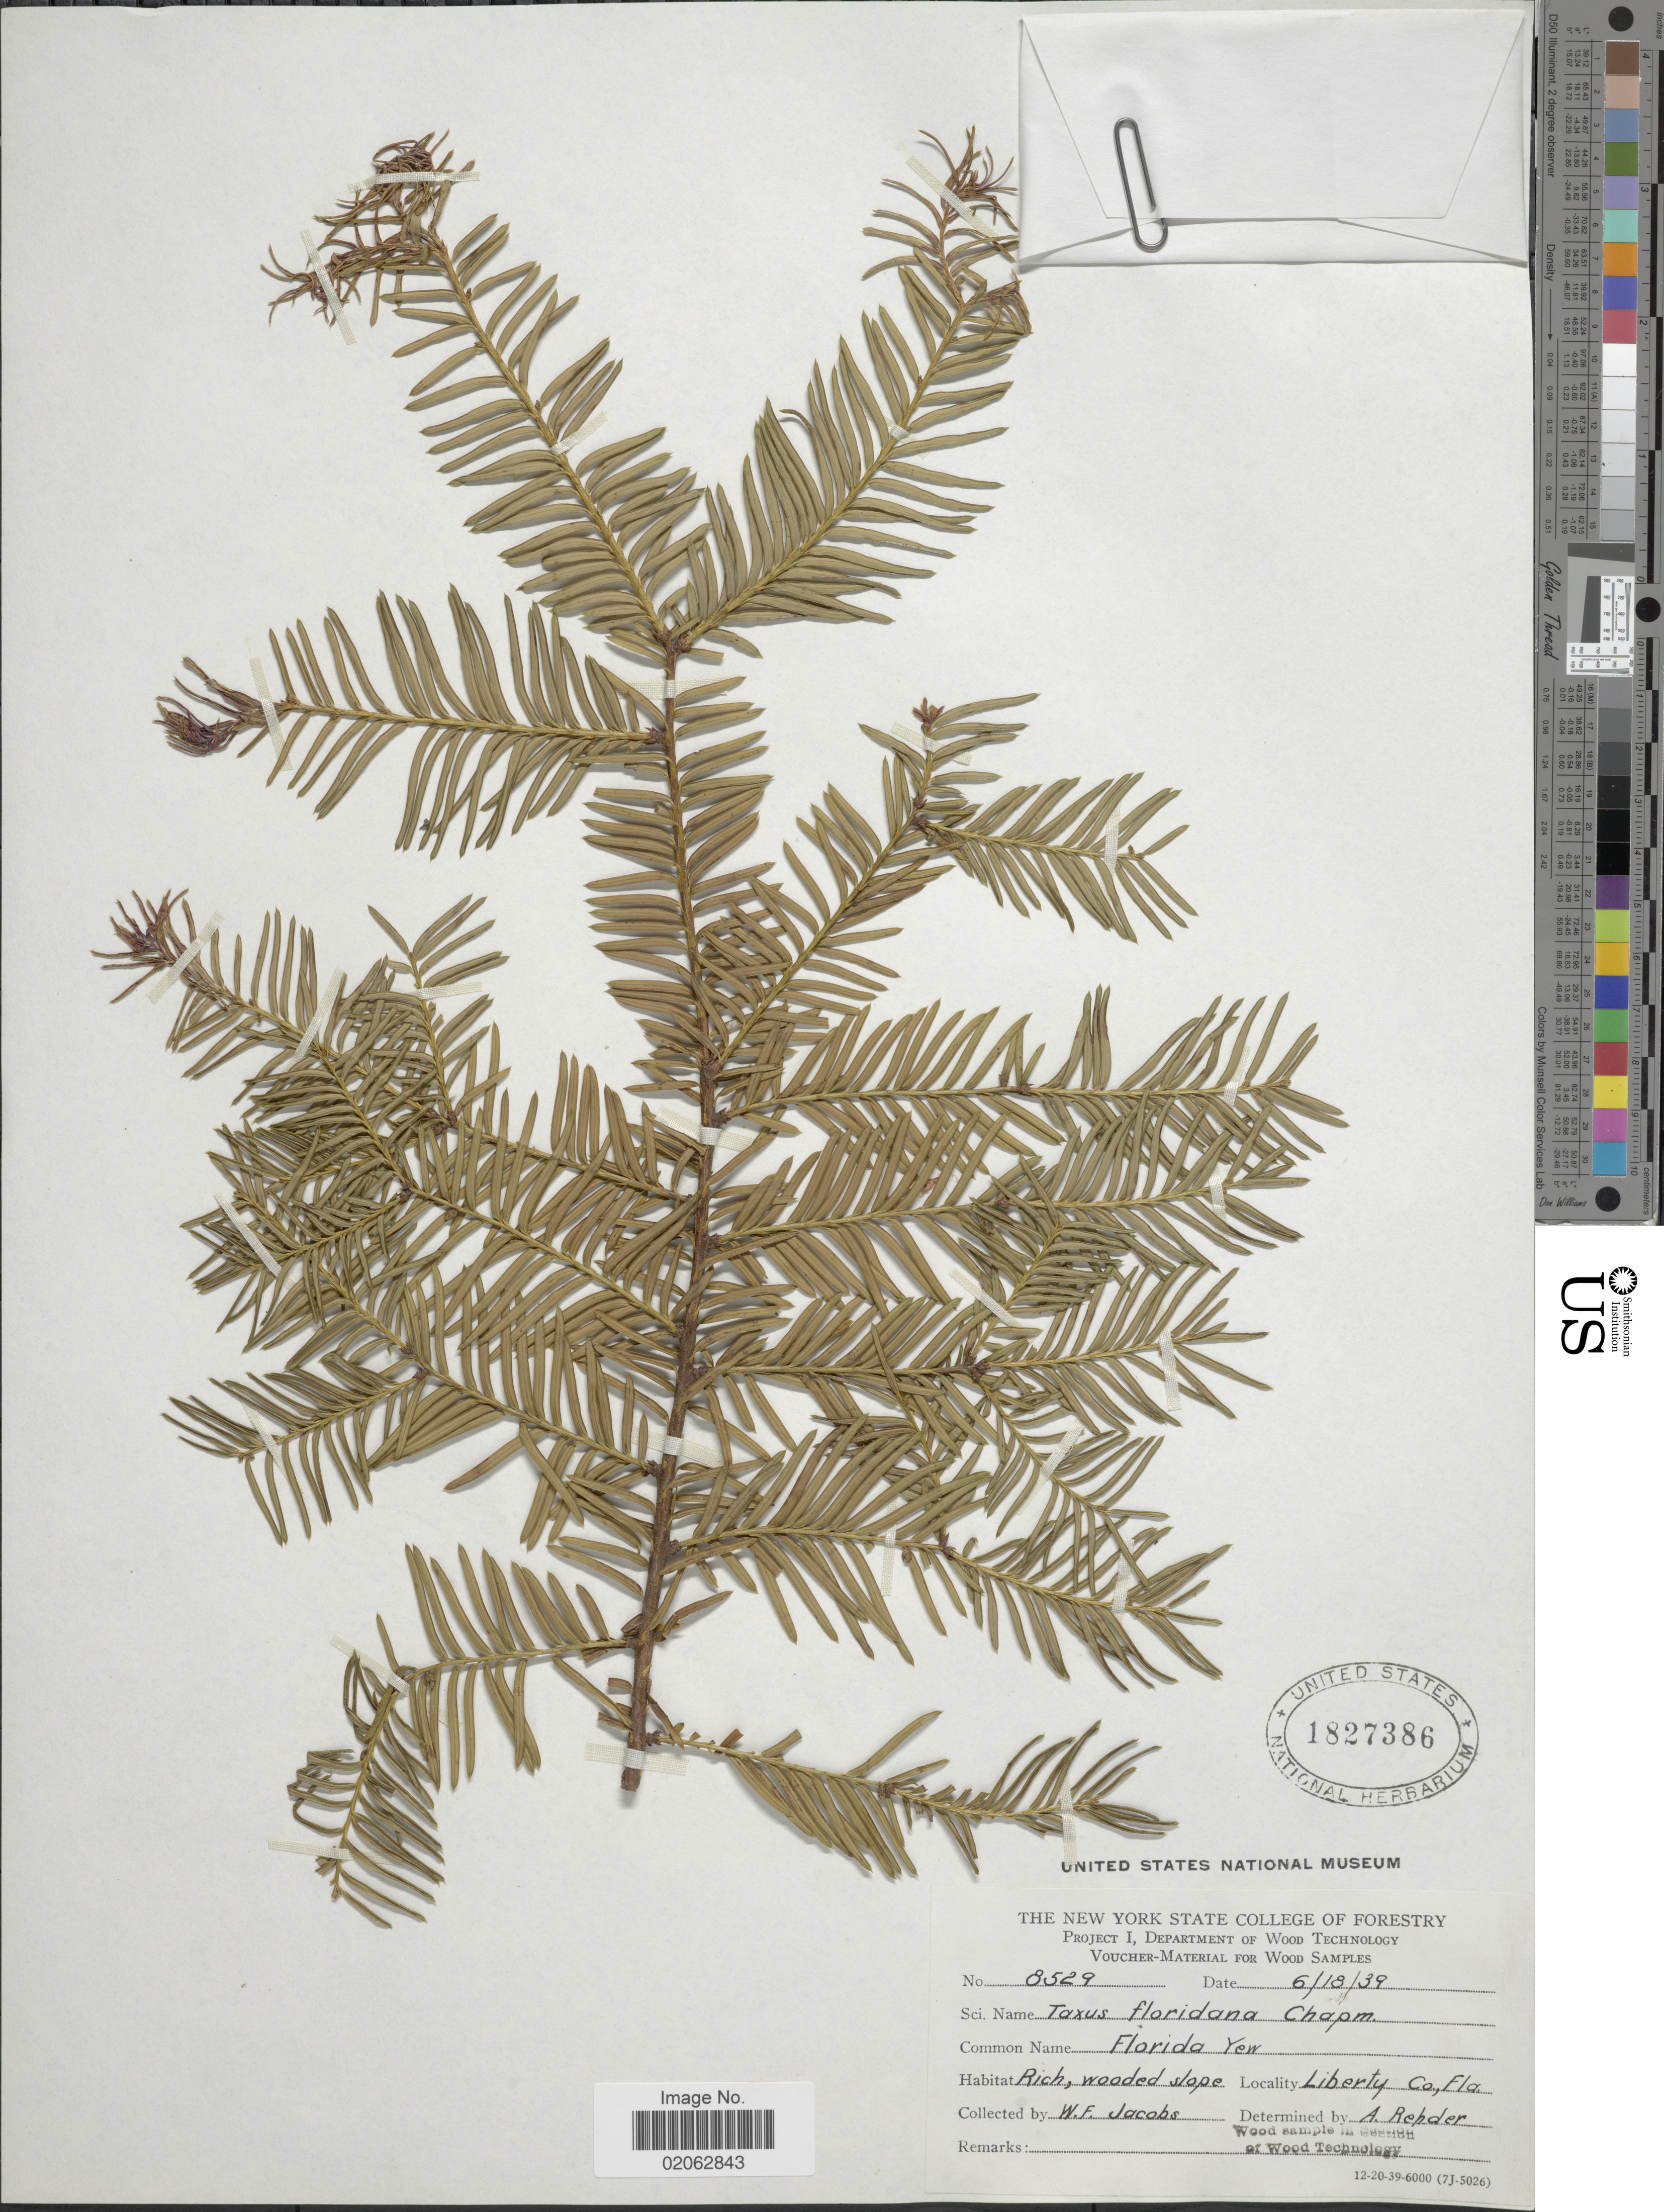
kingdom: Plantae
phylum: Tracheophyta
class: Pinopsida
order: Pinales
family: Taxaceae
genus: Taxus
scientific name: Taxus floridana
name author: Nutt. ex Chapm.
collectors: W. F. Jacobs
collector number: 8529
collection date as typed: Transcribed d/m/y: 18/6/39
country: United States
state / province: Florida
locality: Rich, wooded slope, Liberty Co.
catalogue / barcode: US 1827386